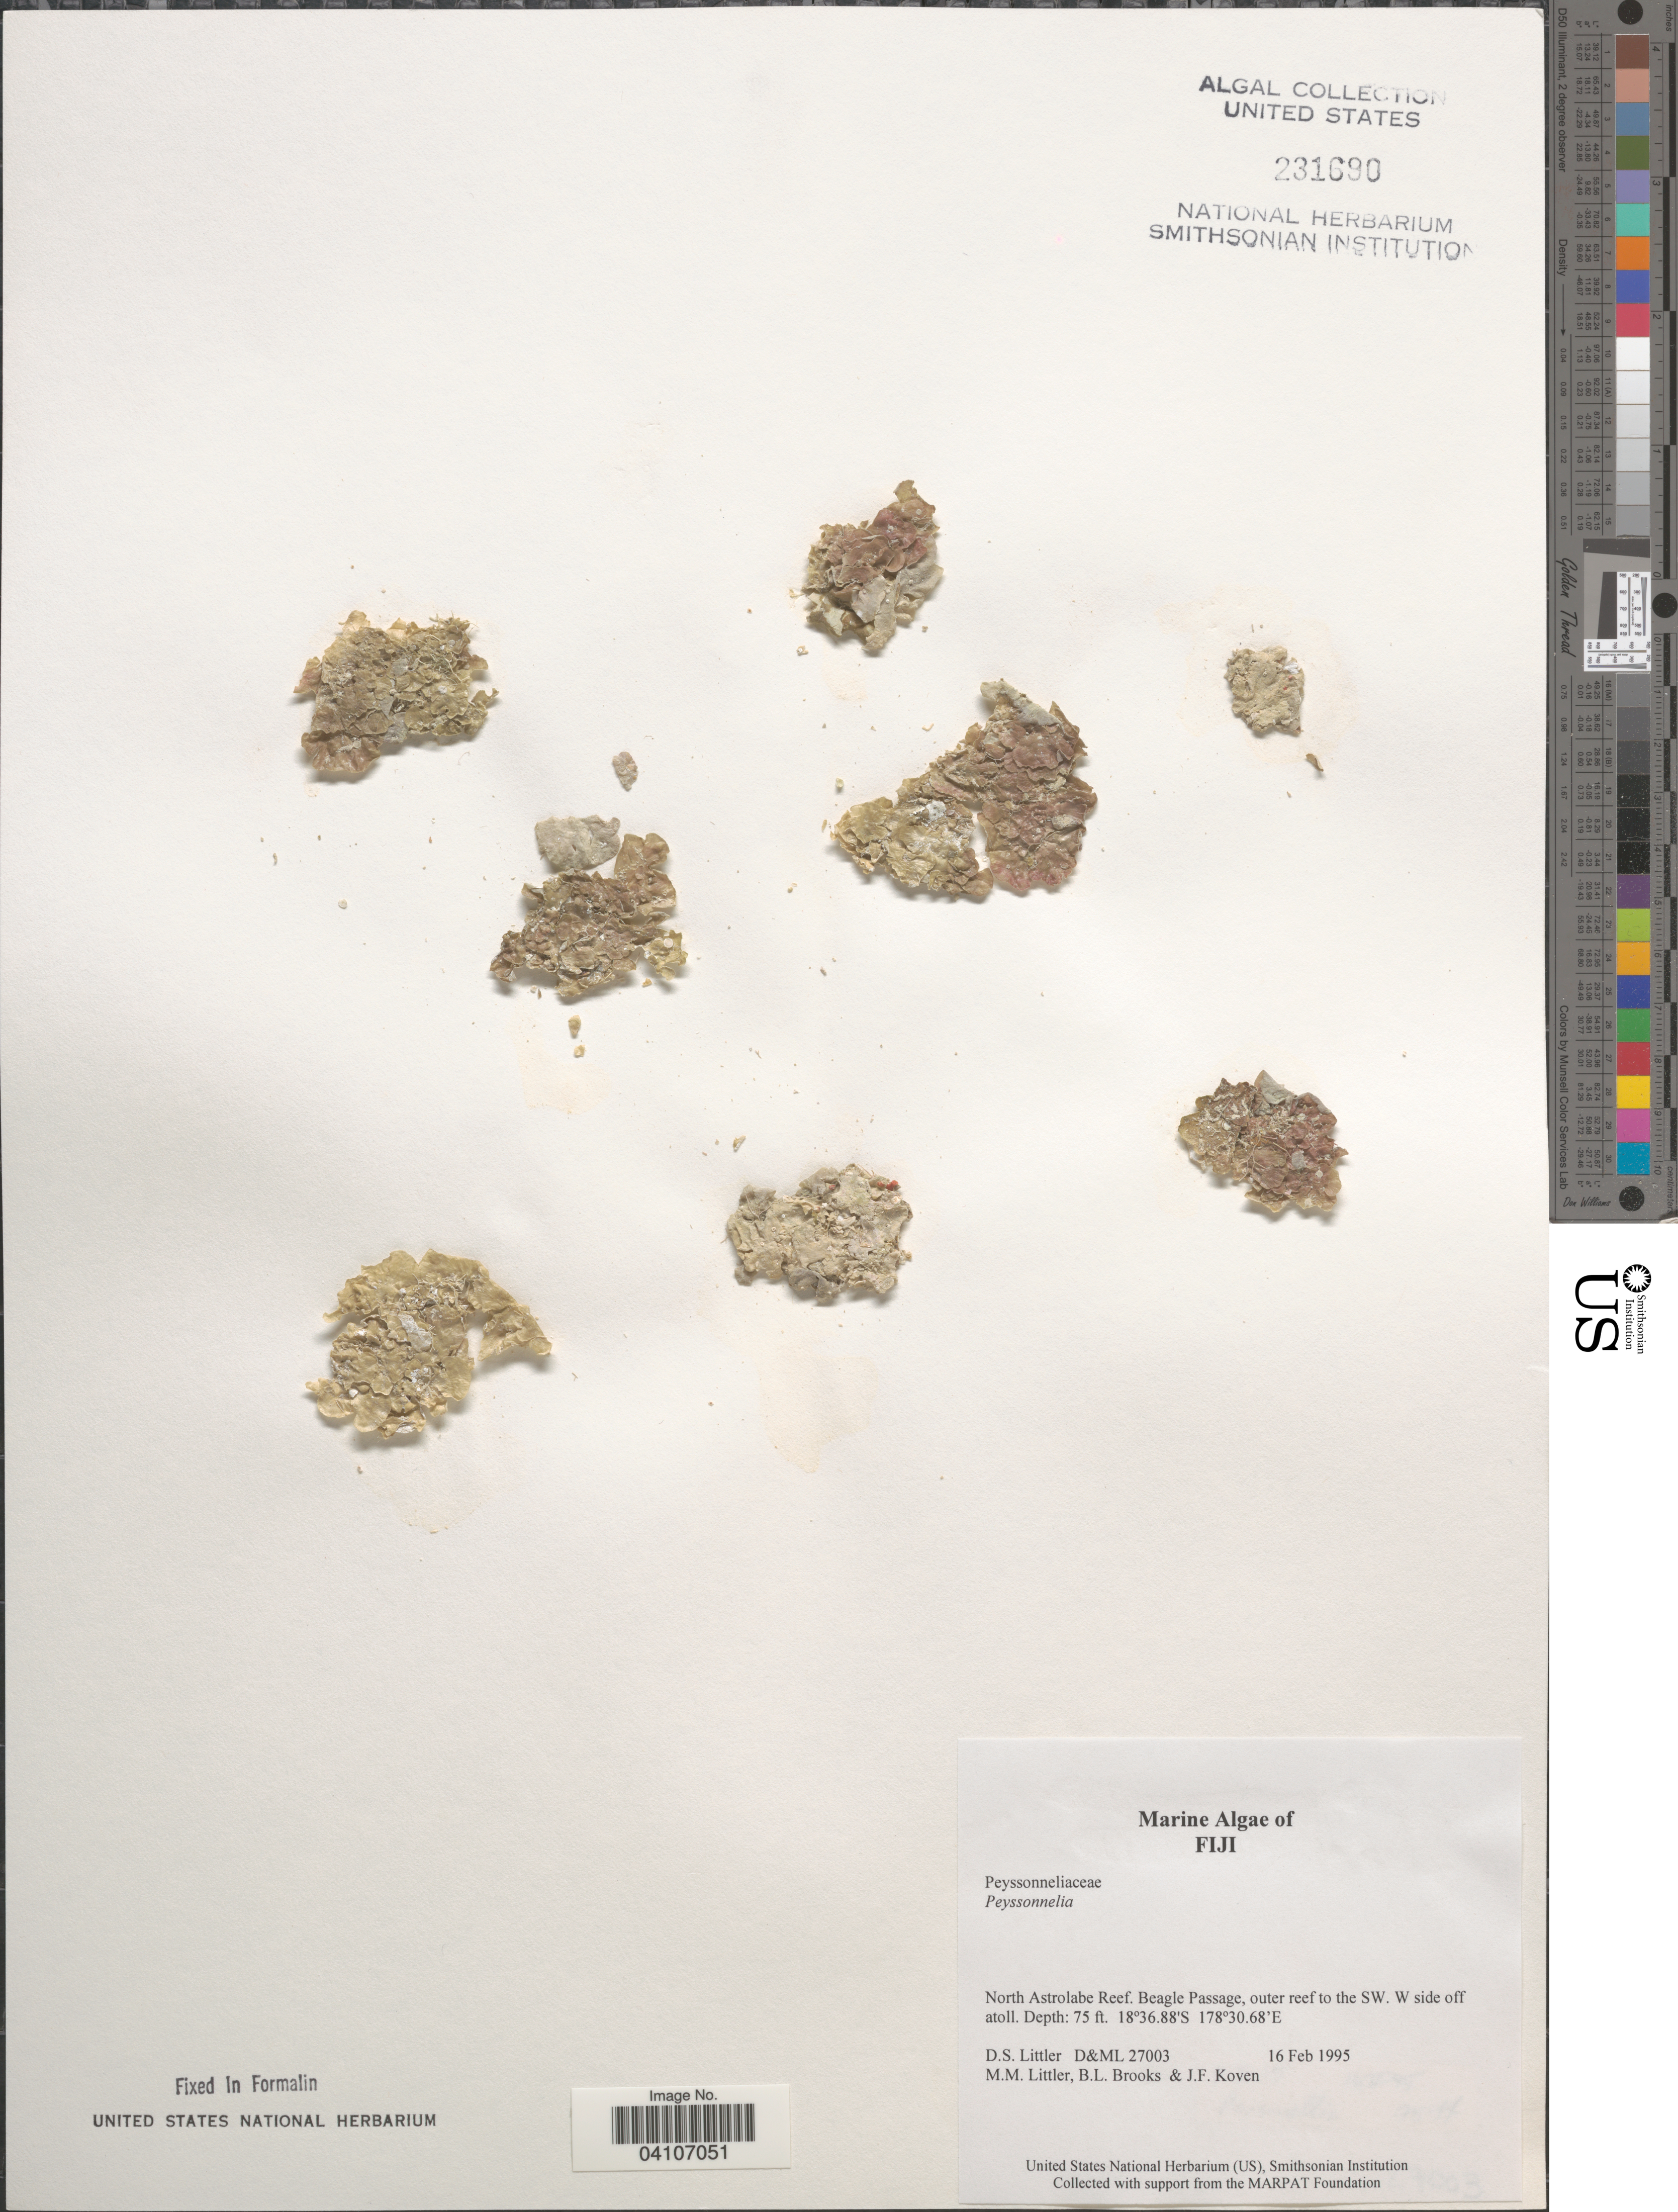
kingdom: Plantae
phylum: Rhodophyta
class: Florideophyceae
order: Peyssonneliales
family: Peyssonneliaceae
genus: Peyssonnelia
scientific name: Peyssonnelia sp.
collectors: D. S. Littler, B. Brooks & J. Koven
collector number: D&ML27003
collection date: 1995-02-16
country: Fiji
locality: North Astrolabe Reef. Beagle Passage, outer reef to the SW. W side off atoll.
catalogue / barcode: US 231690